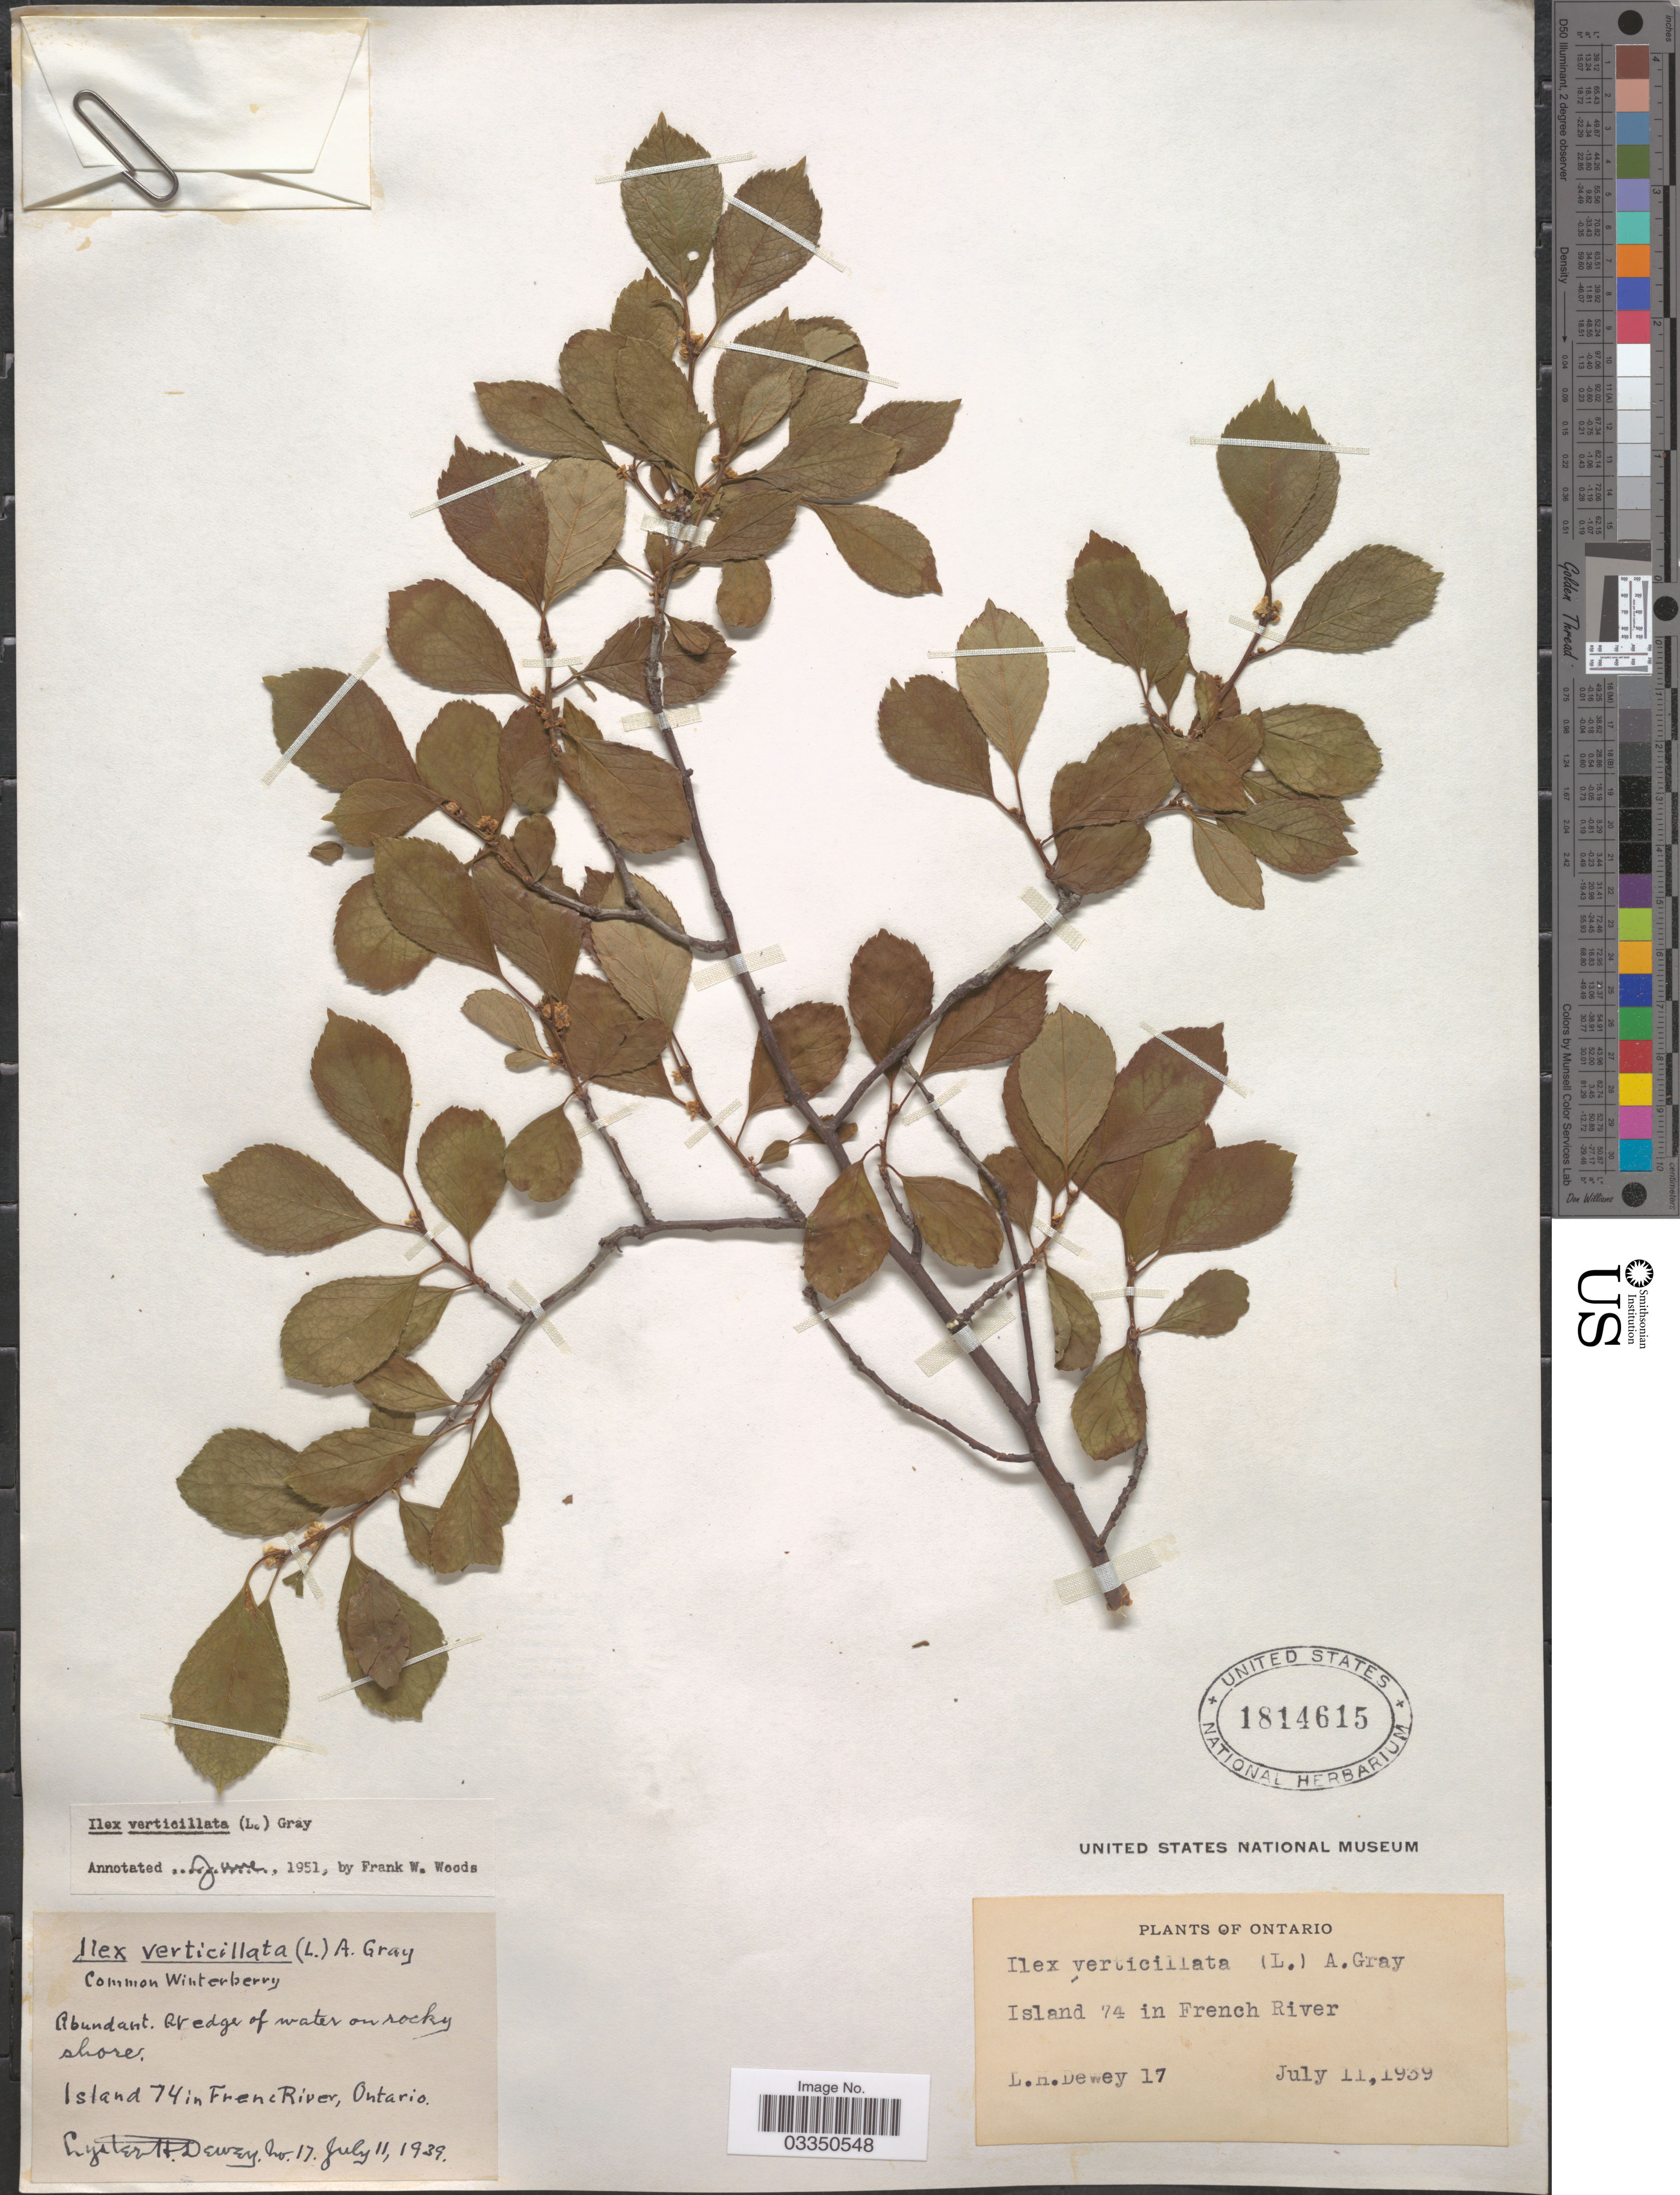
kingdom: Plantae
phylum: Tracheophyta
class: Magnoliopsida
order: Aquifoliales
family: Aquifoliaceae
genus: Ilex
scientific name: Ilex verticillata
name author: (L.) A. Gray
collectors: L. H. Dewey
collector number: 17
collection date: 1939-07-11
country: Canada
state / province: Ontario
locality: Island 74 in French River.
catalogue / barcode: US 1814615